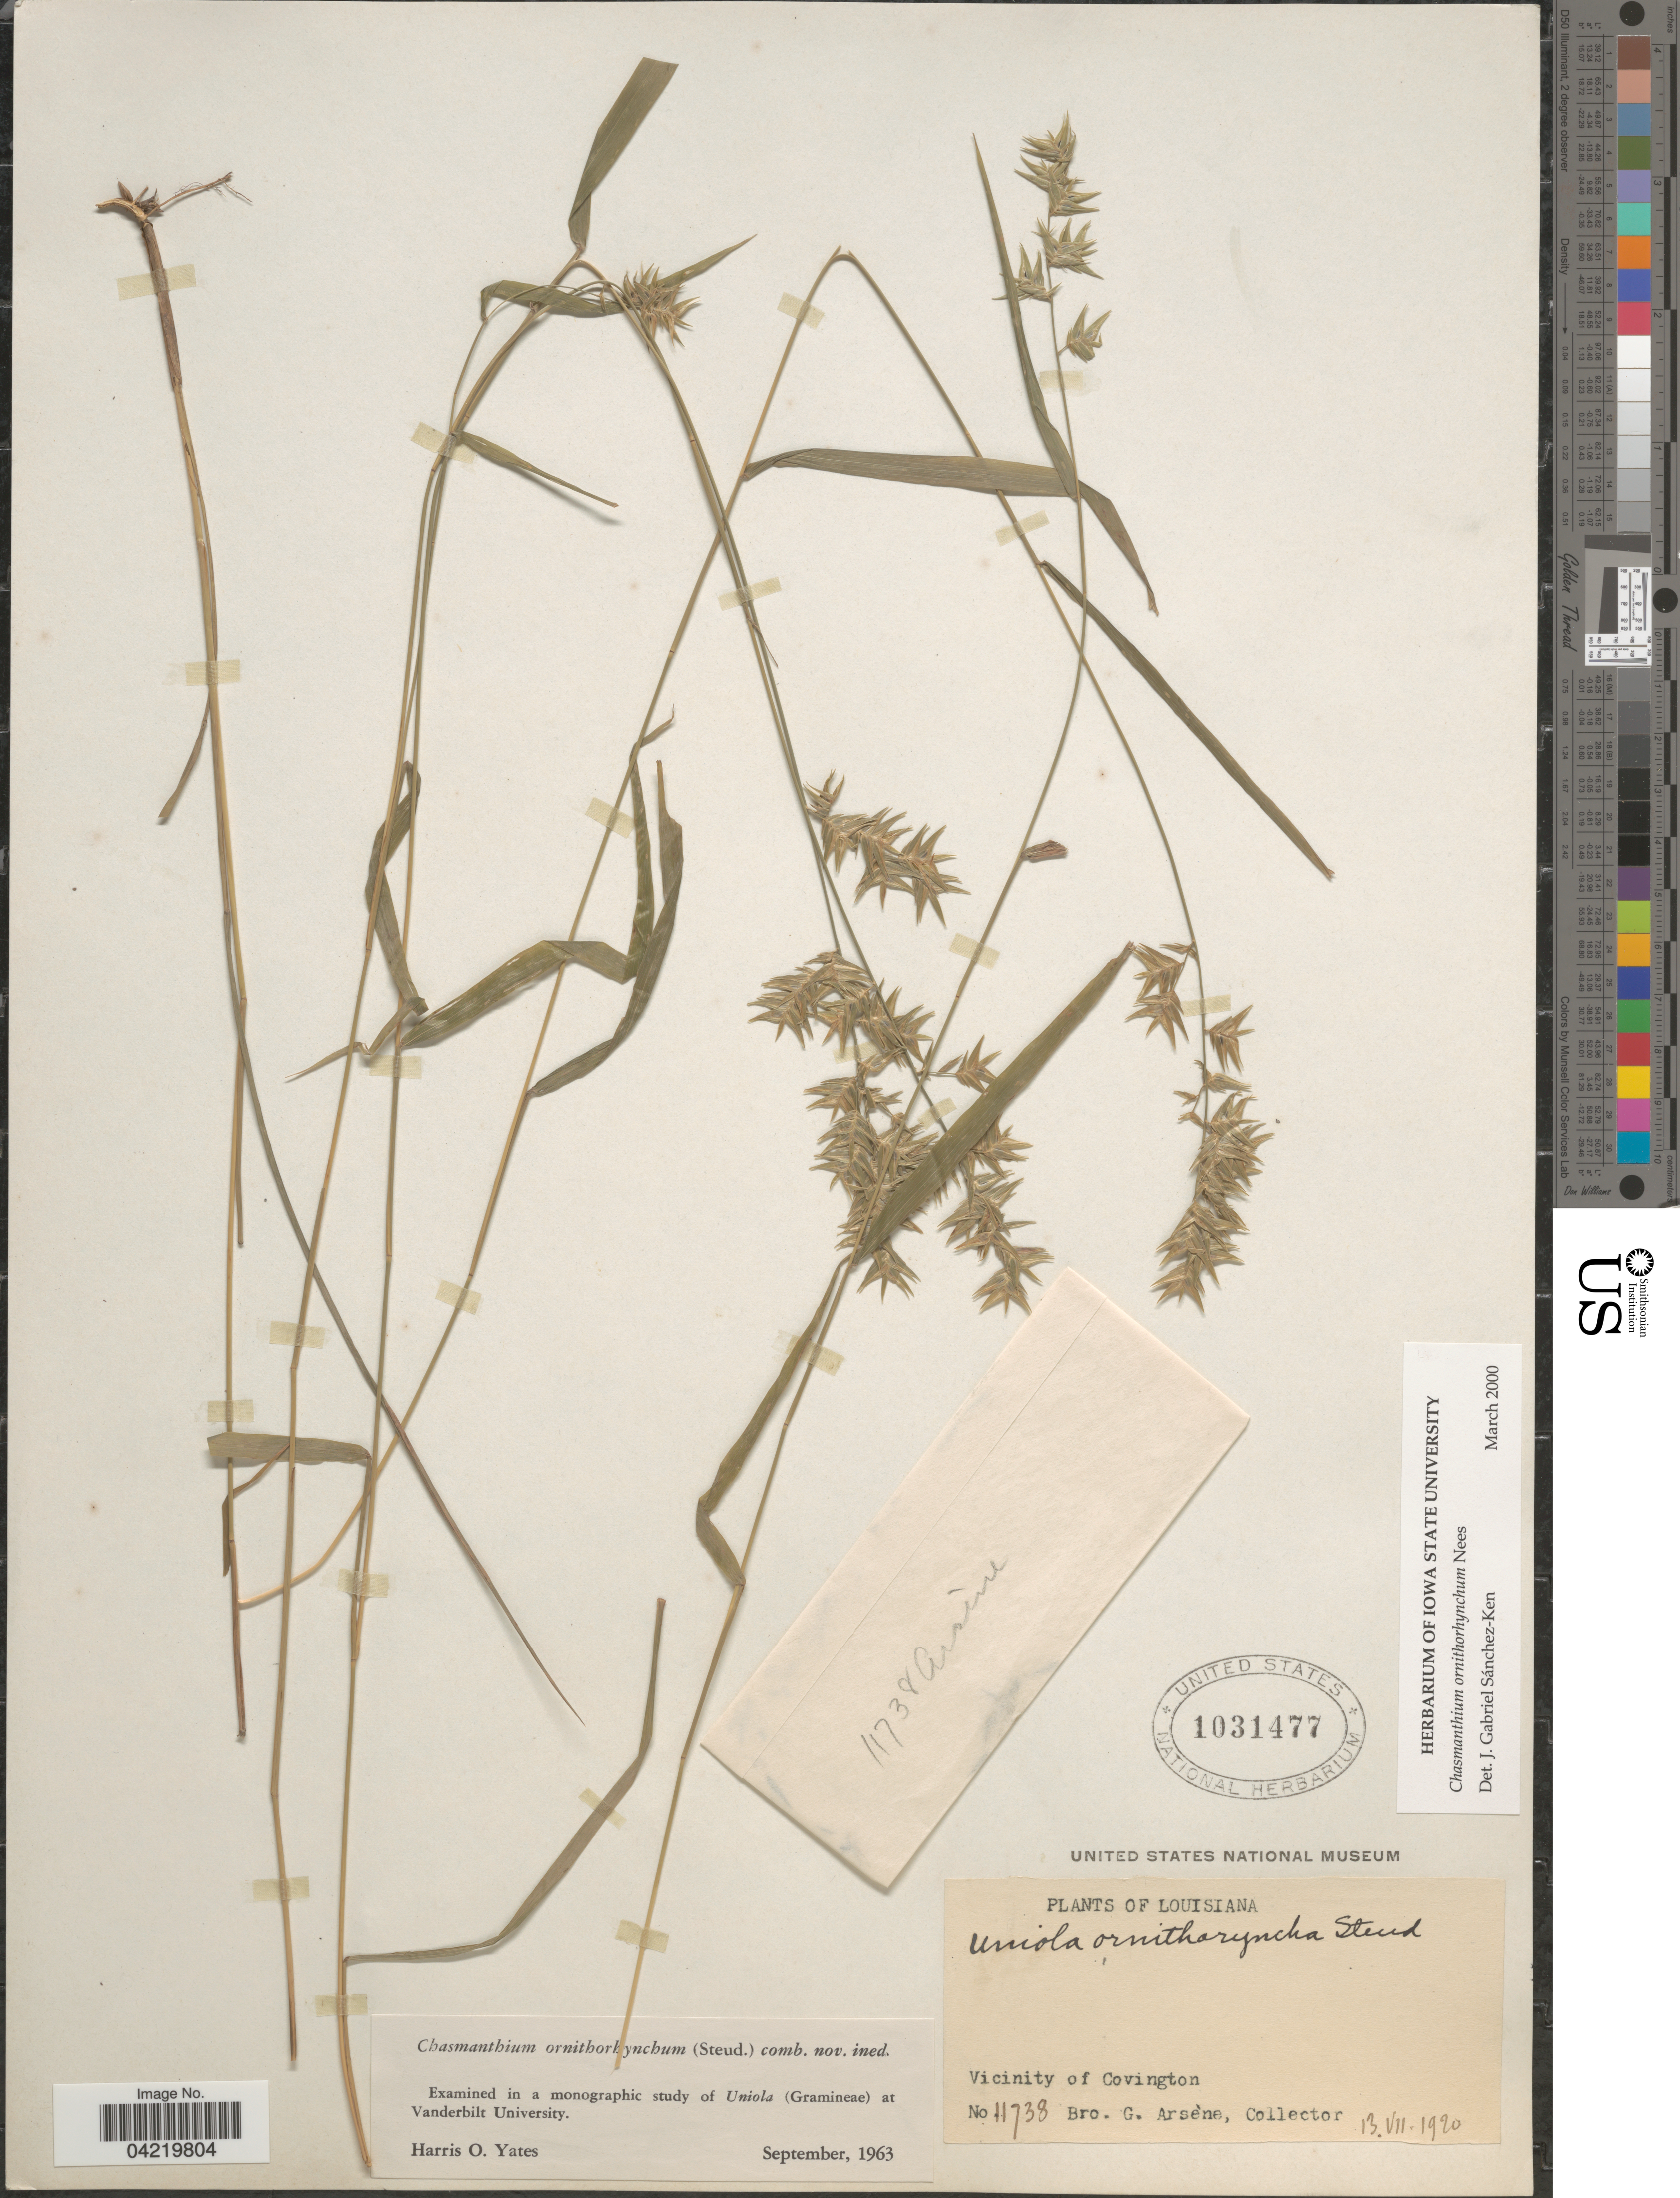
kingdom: Plantae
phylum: Tracheophyta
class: Liliopsida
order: Poales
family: Poaceae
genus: Chasmanthium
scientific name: Chasmanthium ornithorhynchum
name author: Nees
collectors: Bro. G. Arsène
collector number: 11738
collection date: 1920-07-13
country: United States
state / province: Louisiana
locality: Vicinity of Covington.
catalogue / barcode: US 1031477